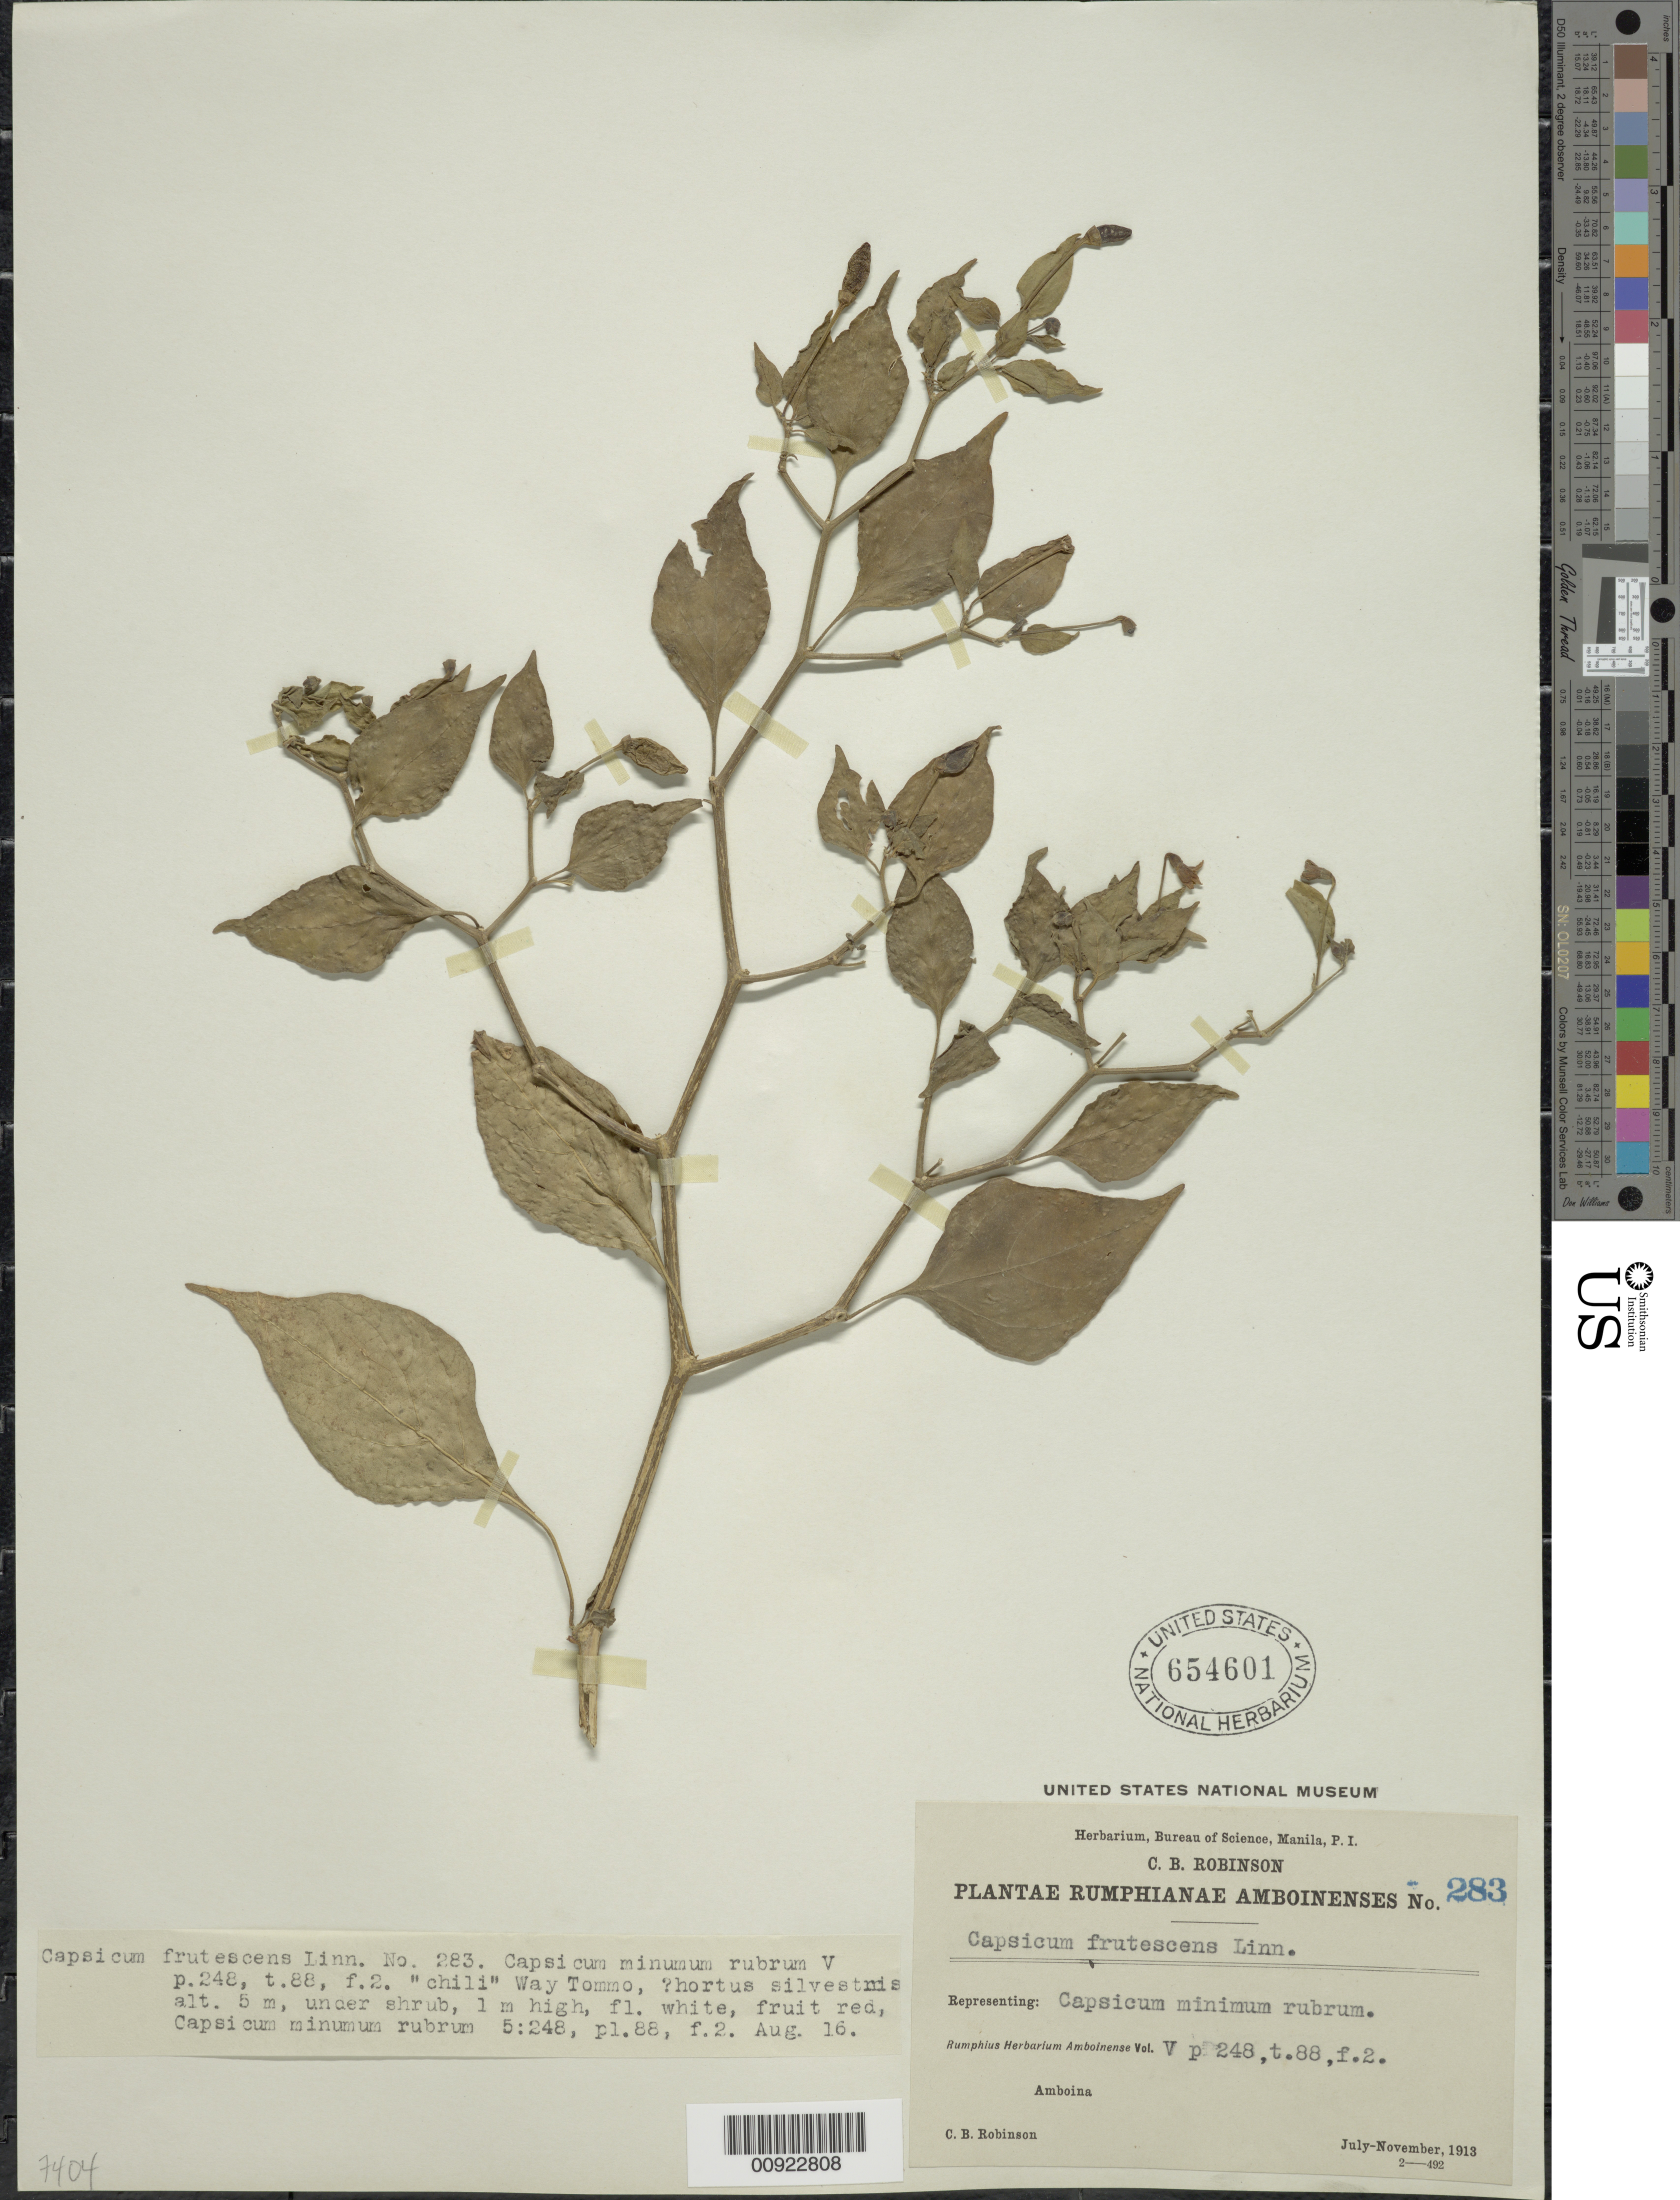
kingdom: Plantae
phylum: Tracheophyta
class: Magnoliopsida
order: Solanales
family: Solanaceae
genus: Capsicum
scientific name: Capsicum frutescens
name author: L.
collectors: C. Robinson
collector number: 283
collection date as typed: Jul 1913 to Nov 1913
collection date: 1913-07/1913-11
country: Indonesia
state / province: Maluku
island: Amboina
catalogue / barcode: US 654601